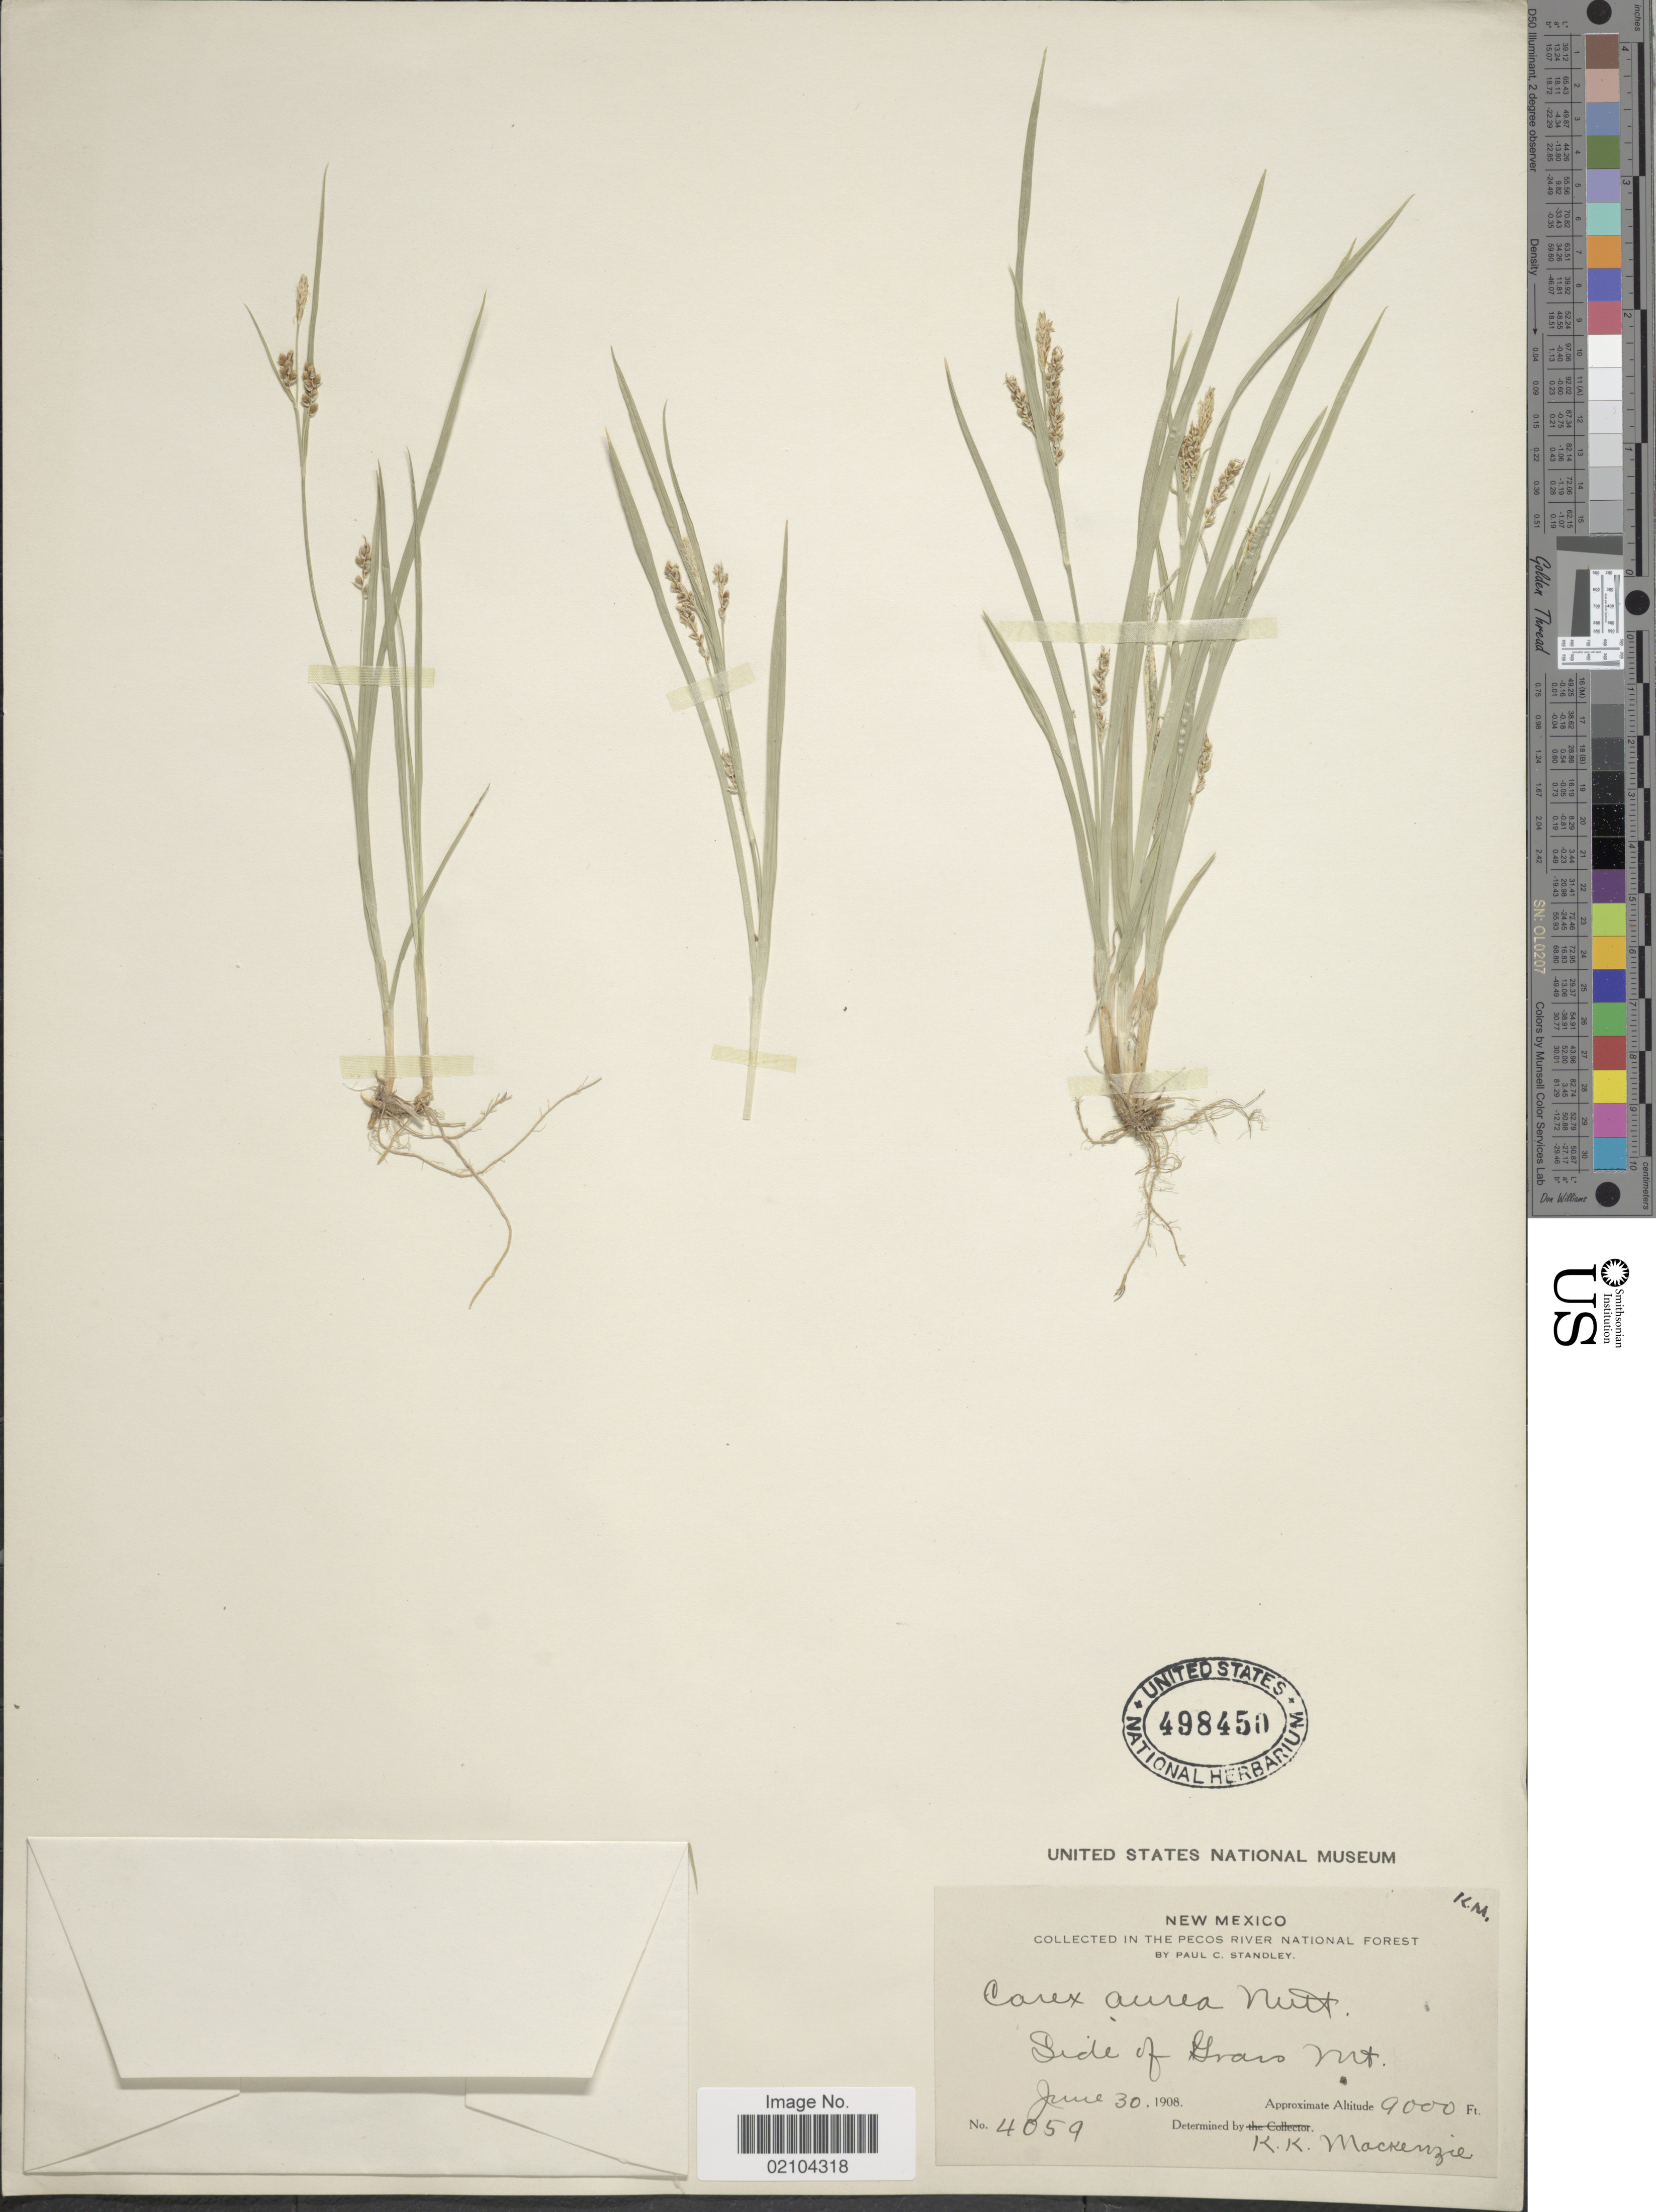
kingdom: Plantae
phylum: Tracheophyta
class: Liliopsida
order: Poales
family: Cyperaceae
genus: Carex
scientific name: Carex aurea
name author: Nutt.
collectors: P. C. Standley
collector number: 4059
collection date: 1908-06-30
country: United States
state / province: New Mexico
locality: New Mexico. Side of Grass Mt. Pecos River National Forest,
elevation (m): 2743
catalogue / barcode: US 498450